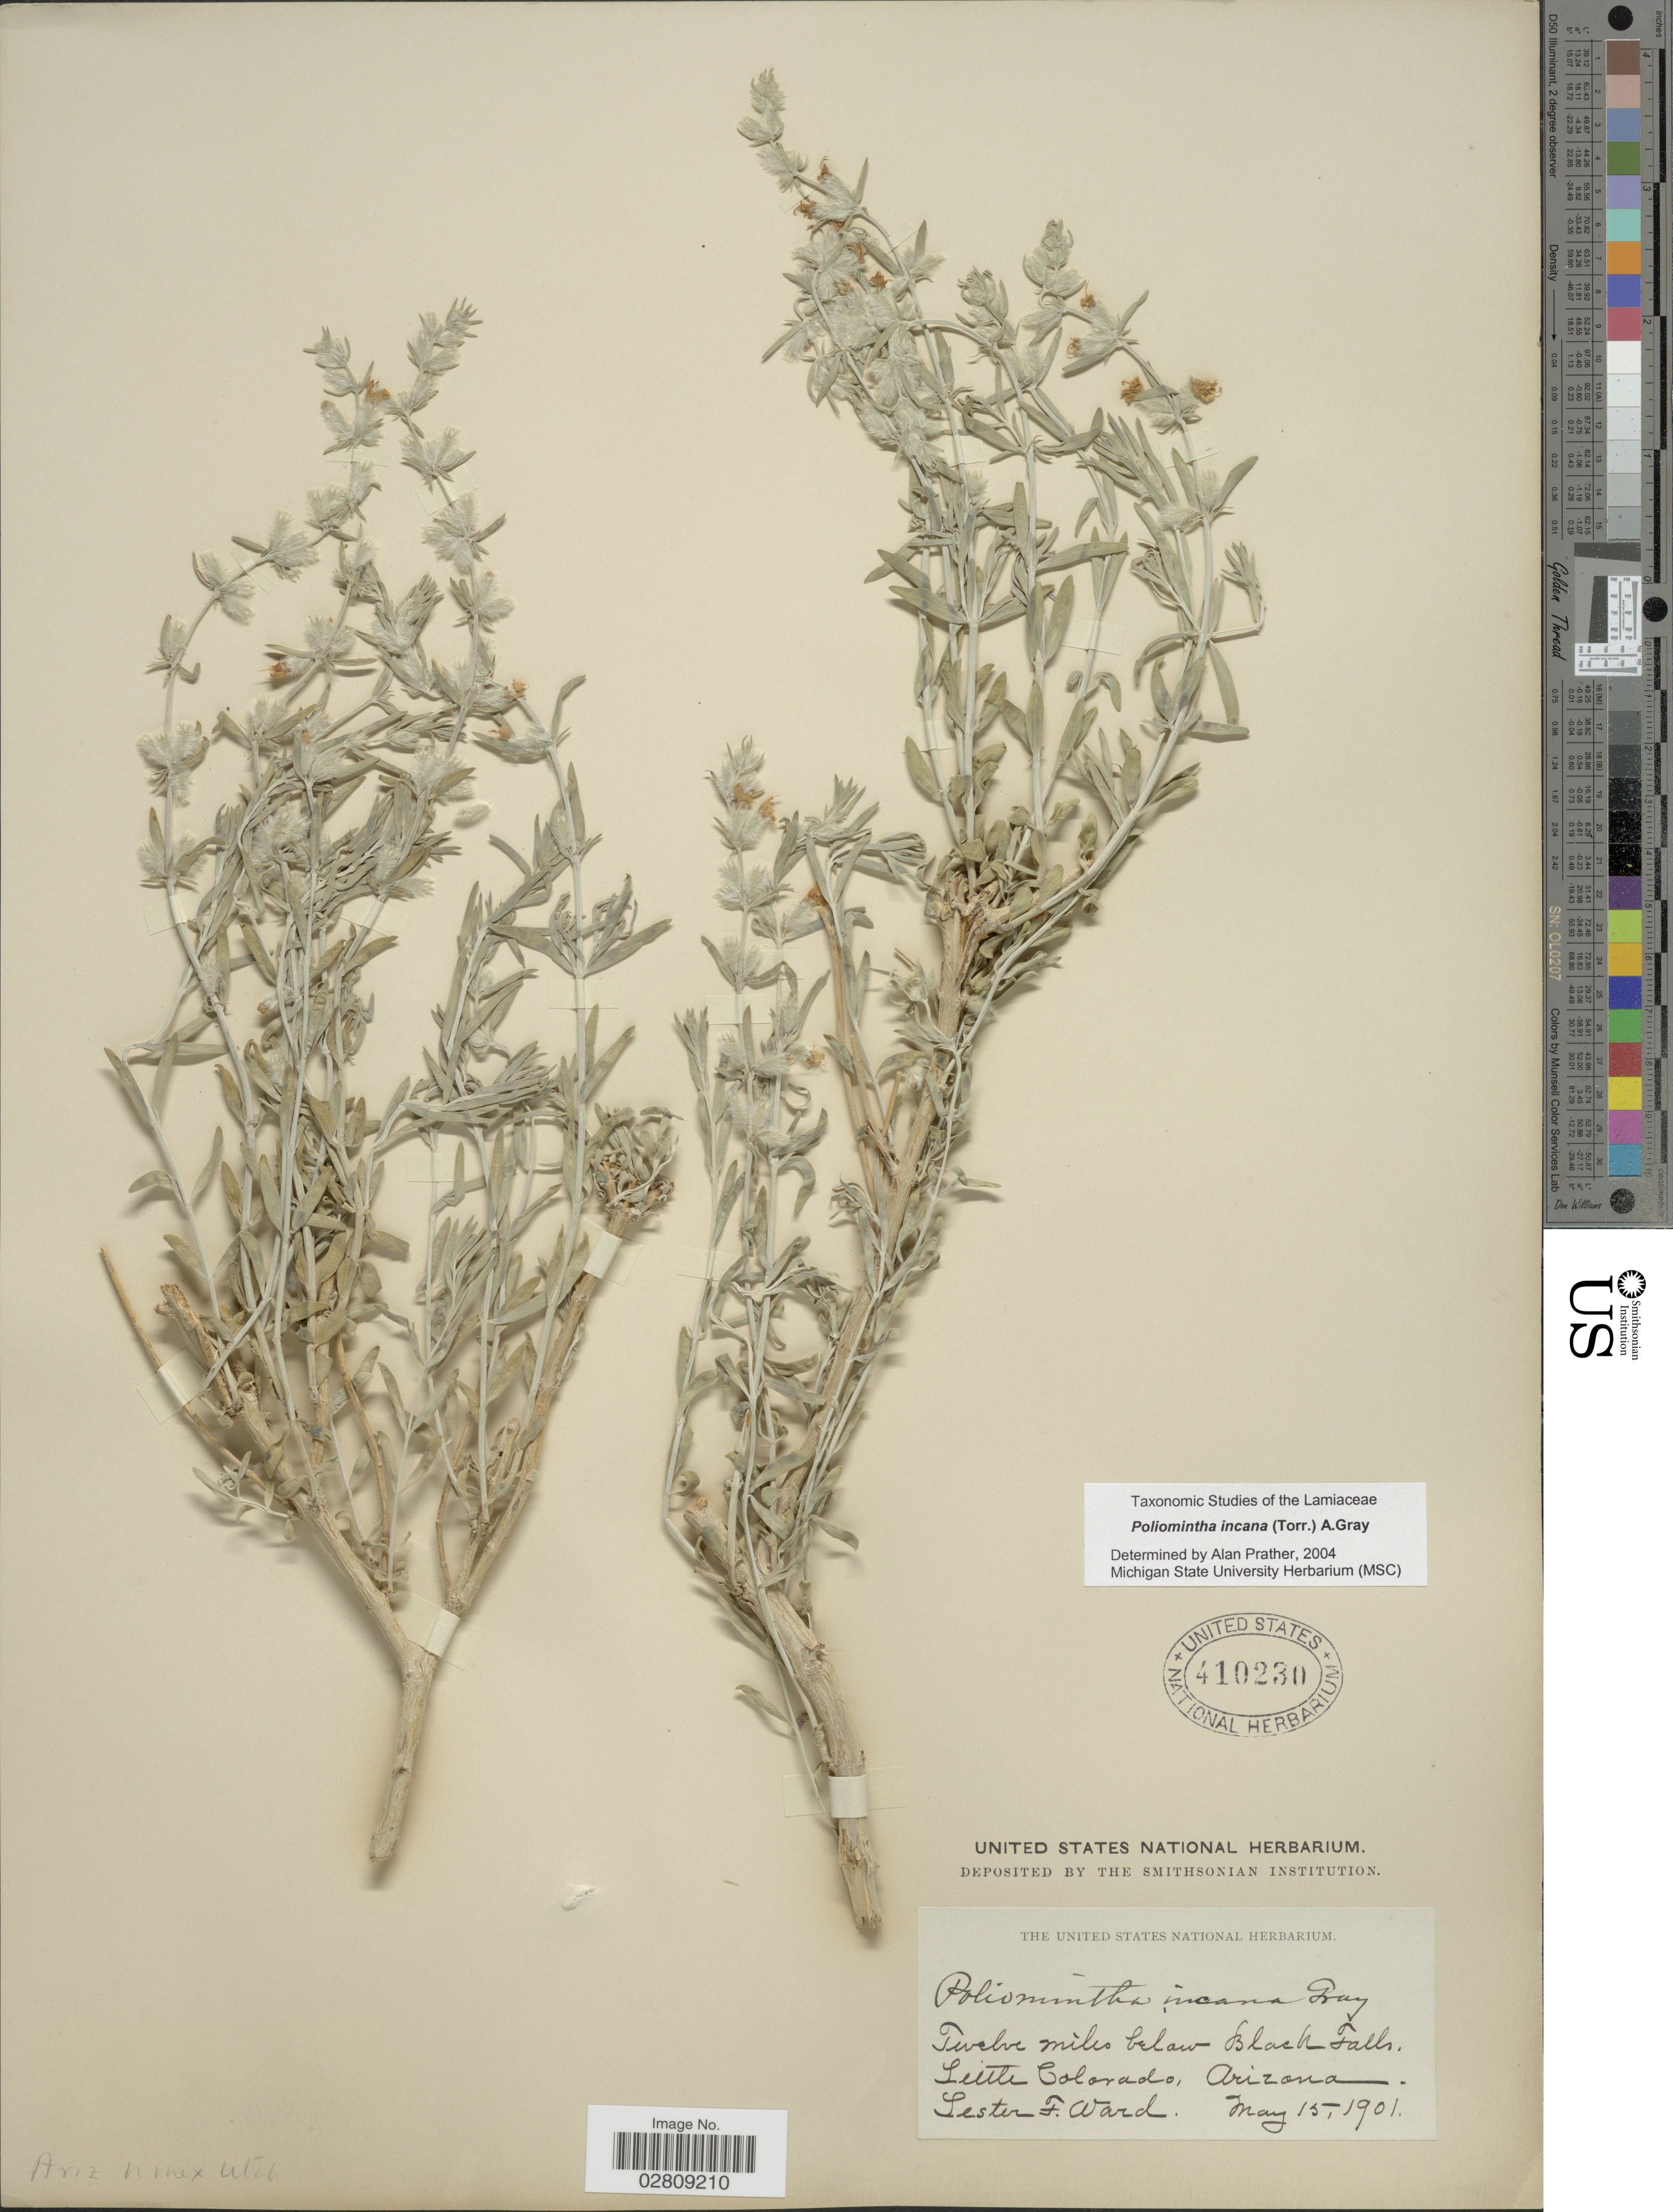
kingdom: Plantae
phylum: Tracheophyta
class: Magnoliopsida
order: Lamiales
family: Lamiaceae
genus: Poliomintha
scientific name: Poliomintha incana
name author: (Torr.) A. Gray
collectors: L. F. Ward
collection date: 1901-05-15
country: United States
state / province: Arizona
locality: Twelve miles below Black Falls, Little Colorado.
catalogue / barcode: US 410230